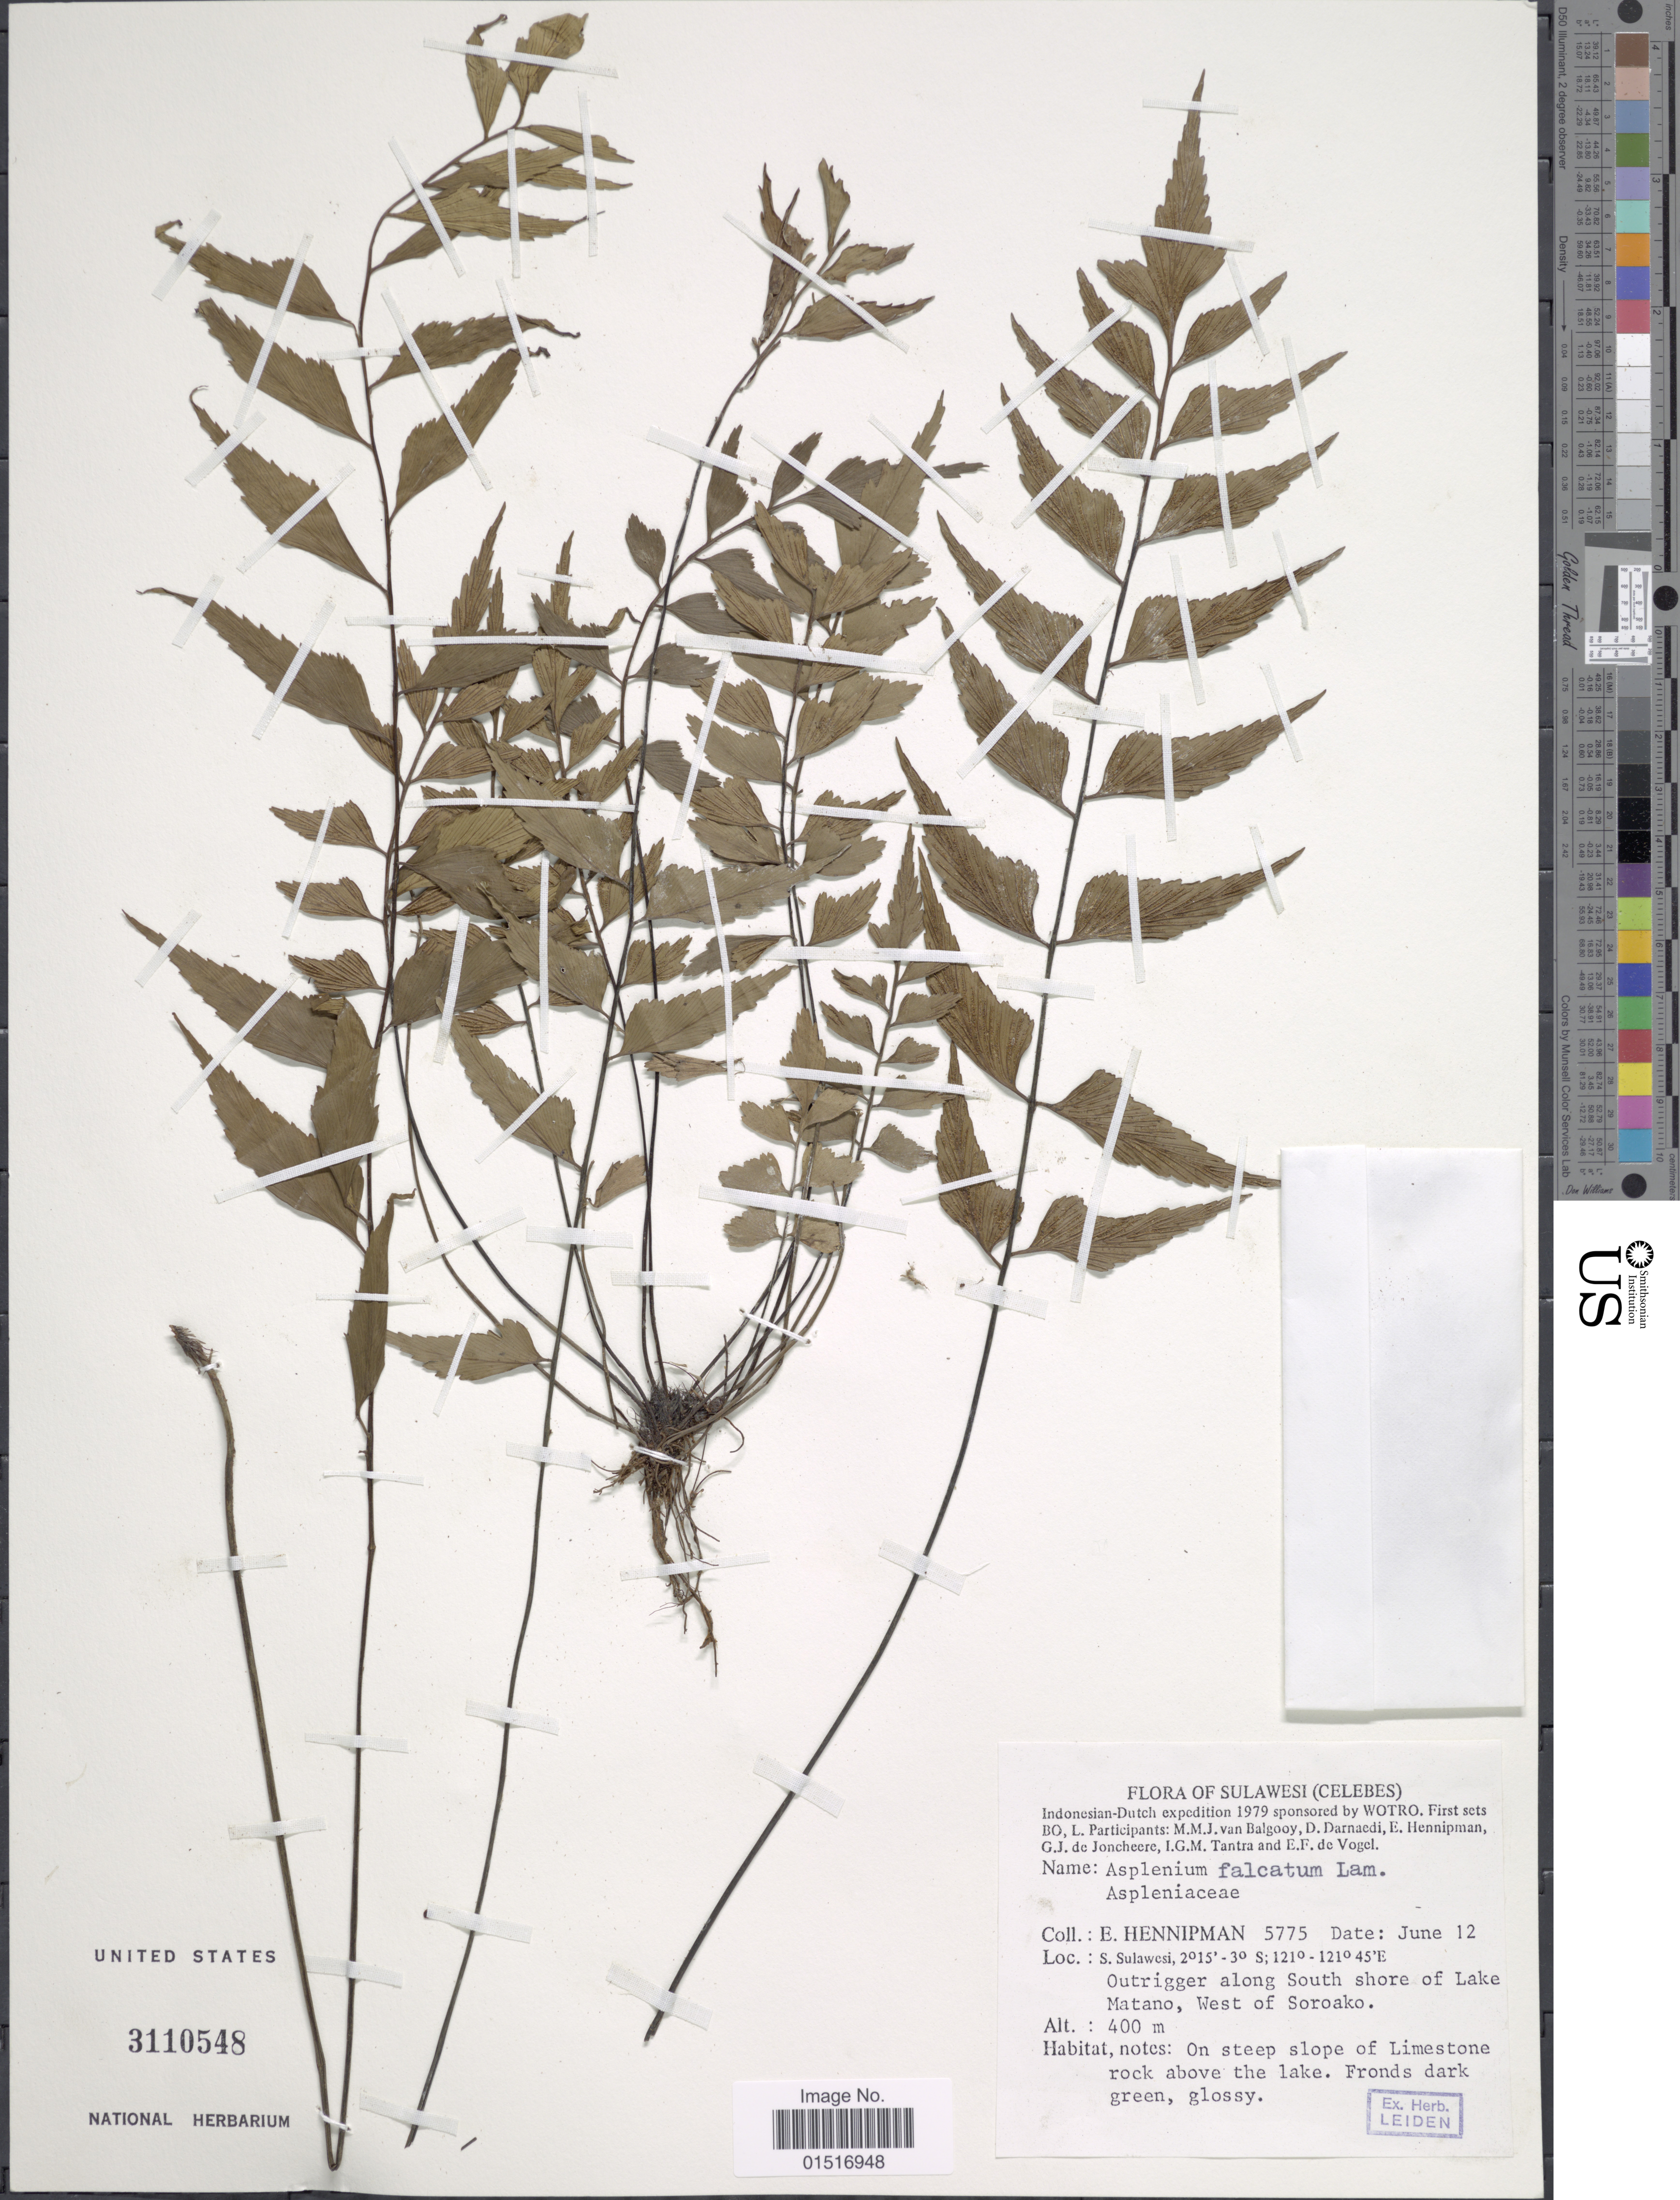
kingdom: Plantae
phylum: Tracheophyta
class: Polypodiopsida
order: Polypodiales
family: Aspleniaceae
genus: Asplenium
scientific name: Asplenium polyodon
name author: G. Forst.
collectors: E. Hennipman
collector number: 5775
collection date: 1979-06-12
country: Indonesia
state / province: Sulawesi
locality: Sulawesi (Celebes). S. Sulawesi. Outrigger along South shore of Lake Matano, West of Soroako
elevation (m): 400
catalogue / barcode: US 3110548